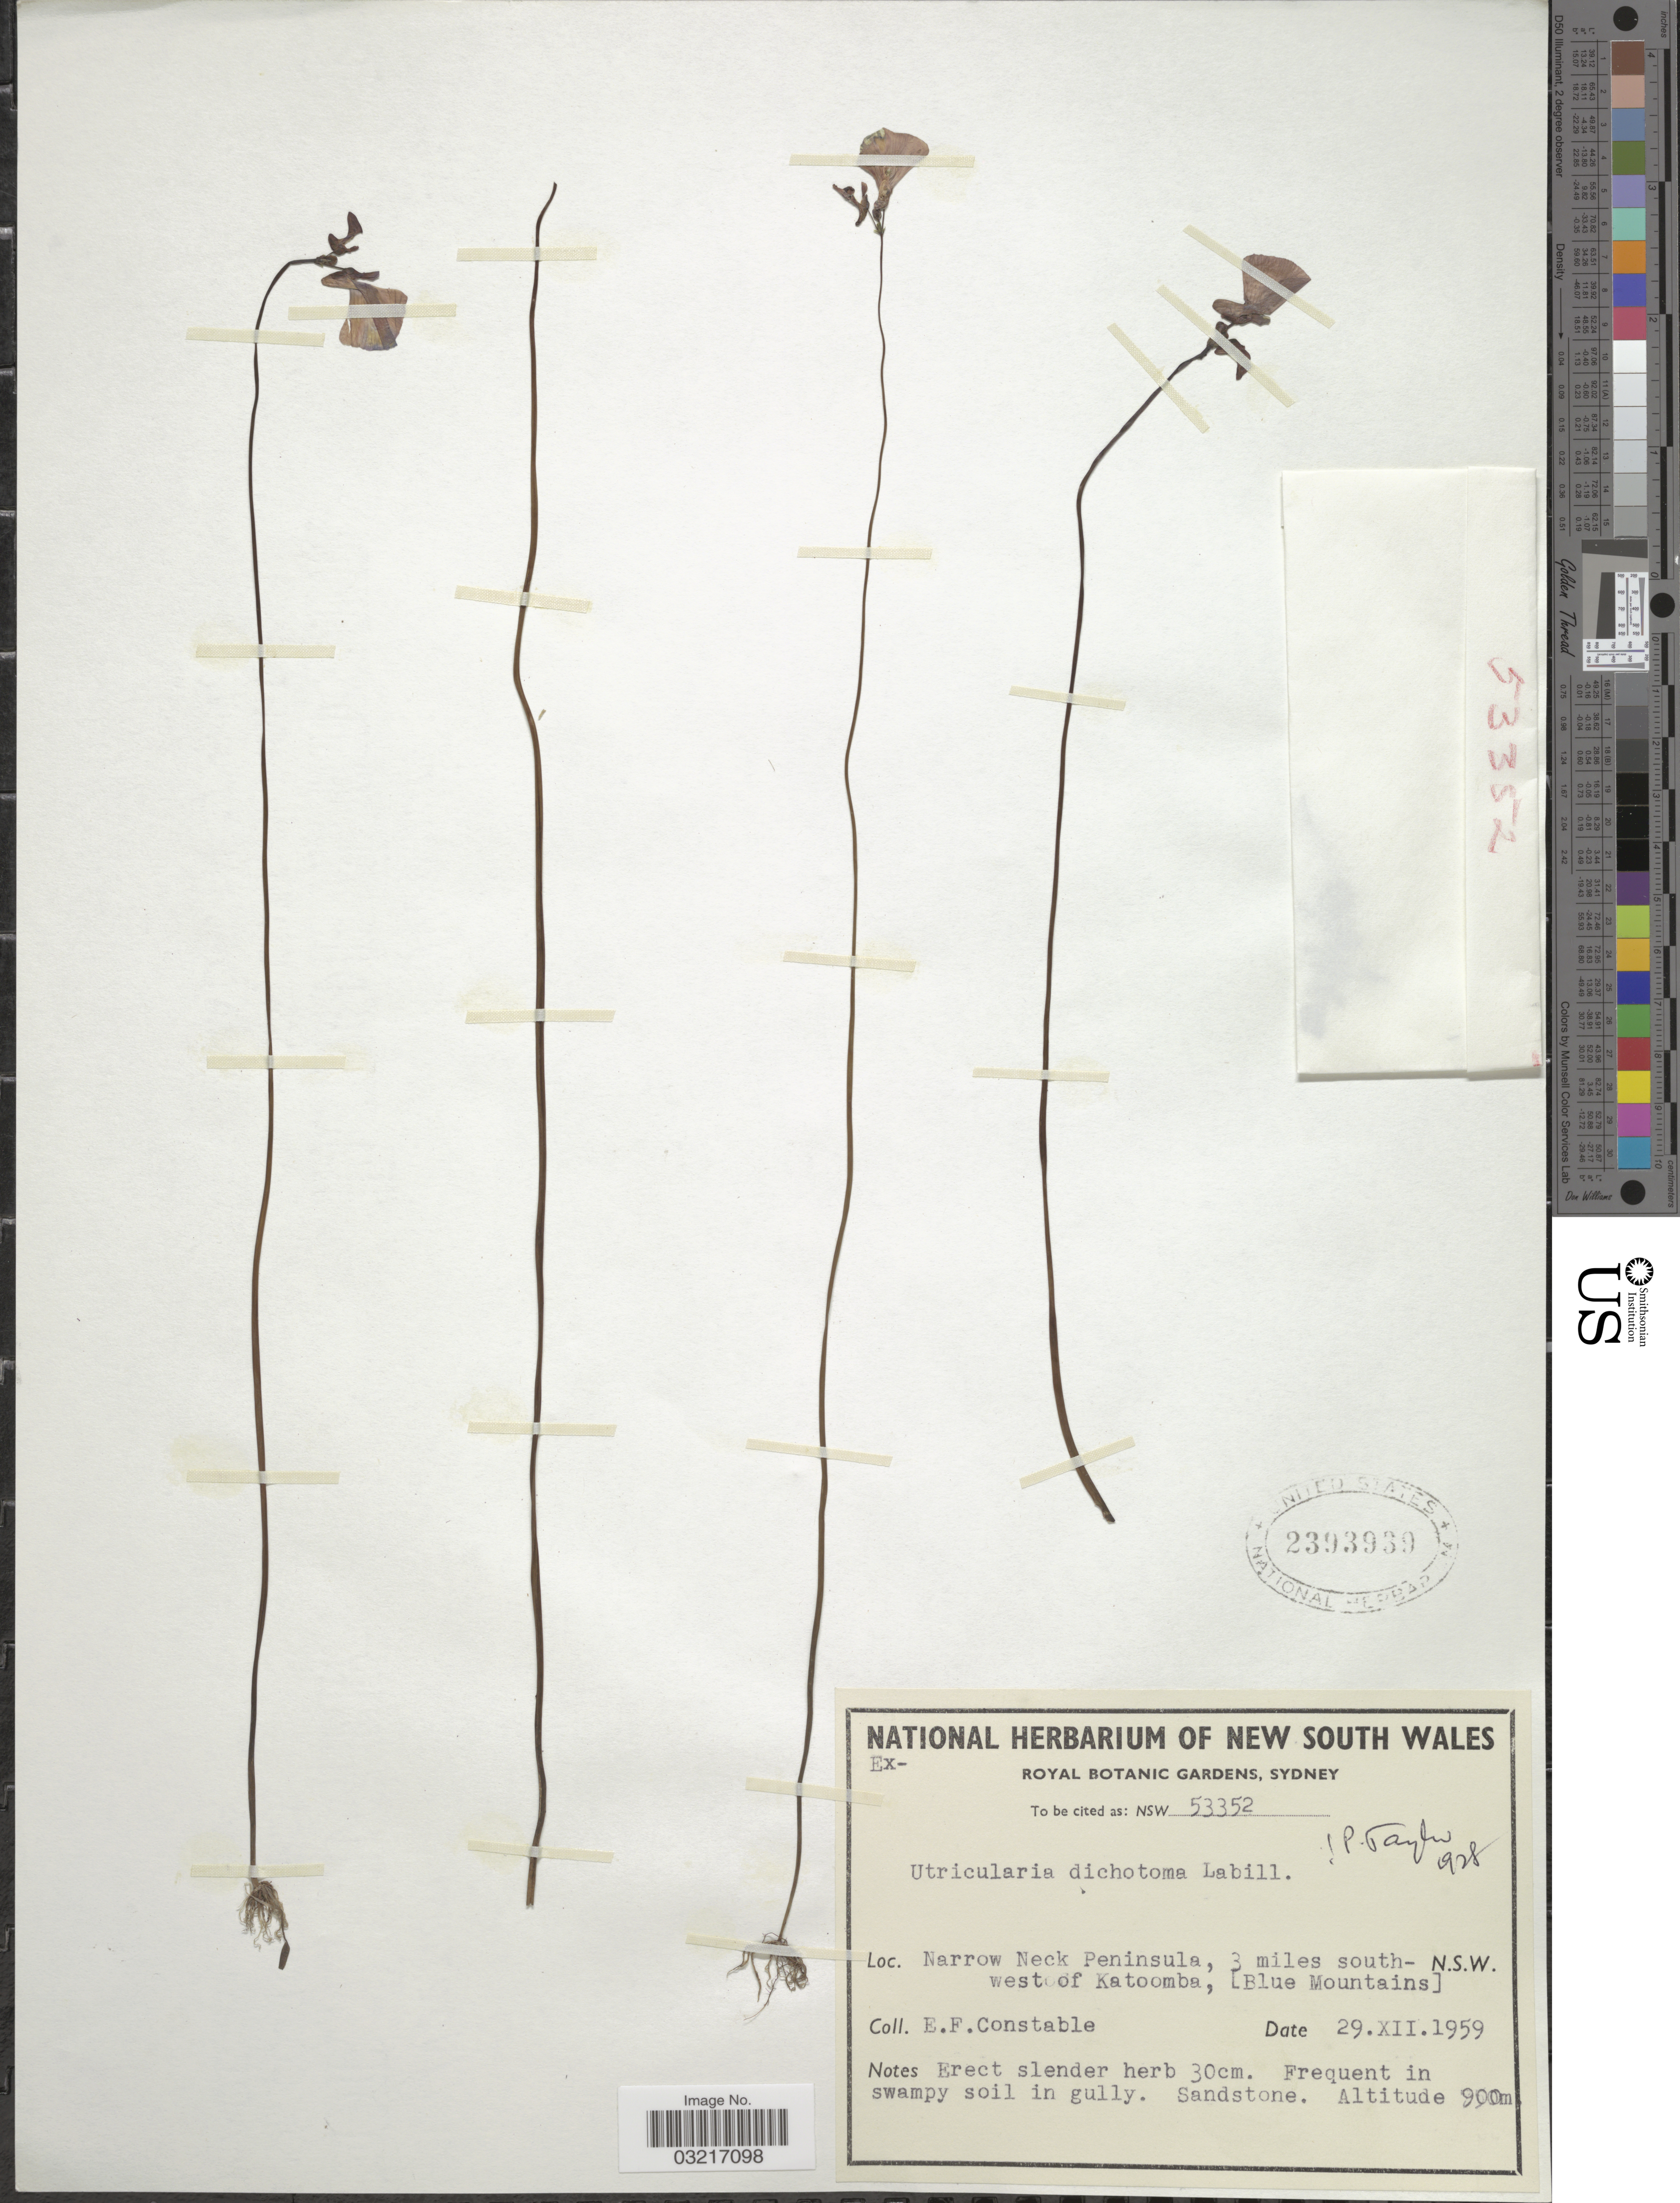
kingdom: Plantae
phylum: Tracheophyta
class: Magnoliopsida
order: Lamiales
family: Lentibulariaceae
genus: Utricularia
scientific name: Utricularia dichotoma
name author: Labill.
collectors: E. F. Constable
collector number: NSW 53352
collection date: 1959-12-29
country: Australia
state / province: New South Wales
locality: Narrow Neck Peninsula, 3 miles south- N.S.W. west of Katoomba, (Blue Mountains).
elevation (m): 900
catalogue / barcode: US 2393939